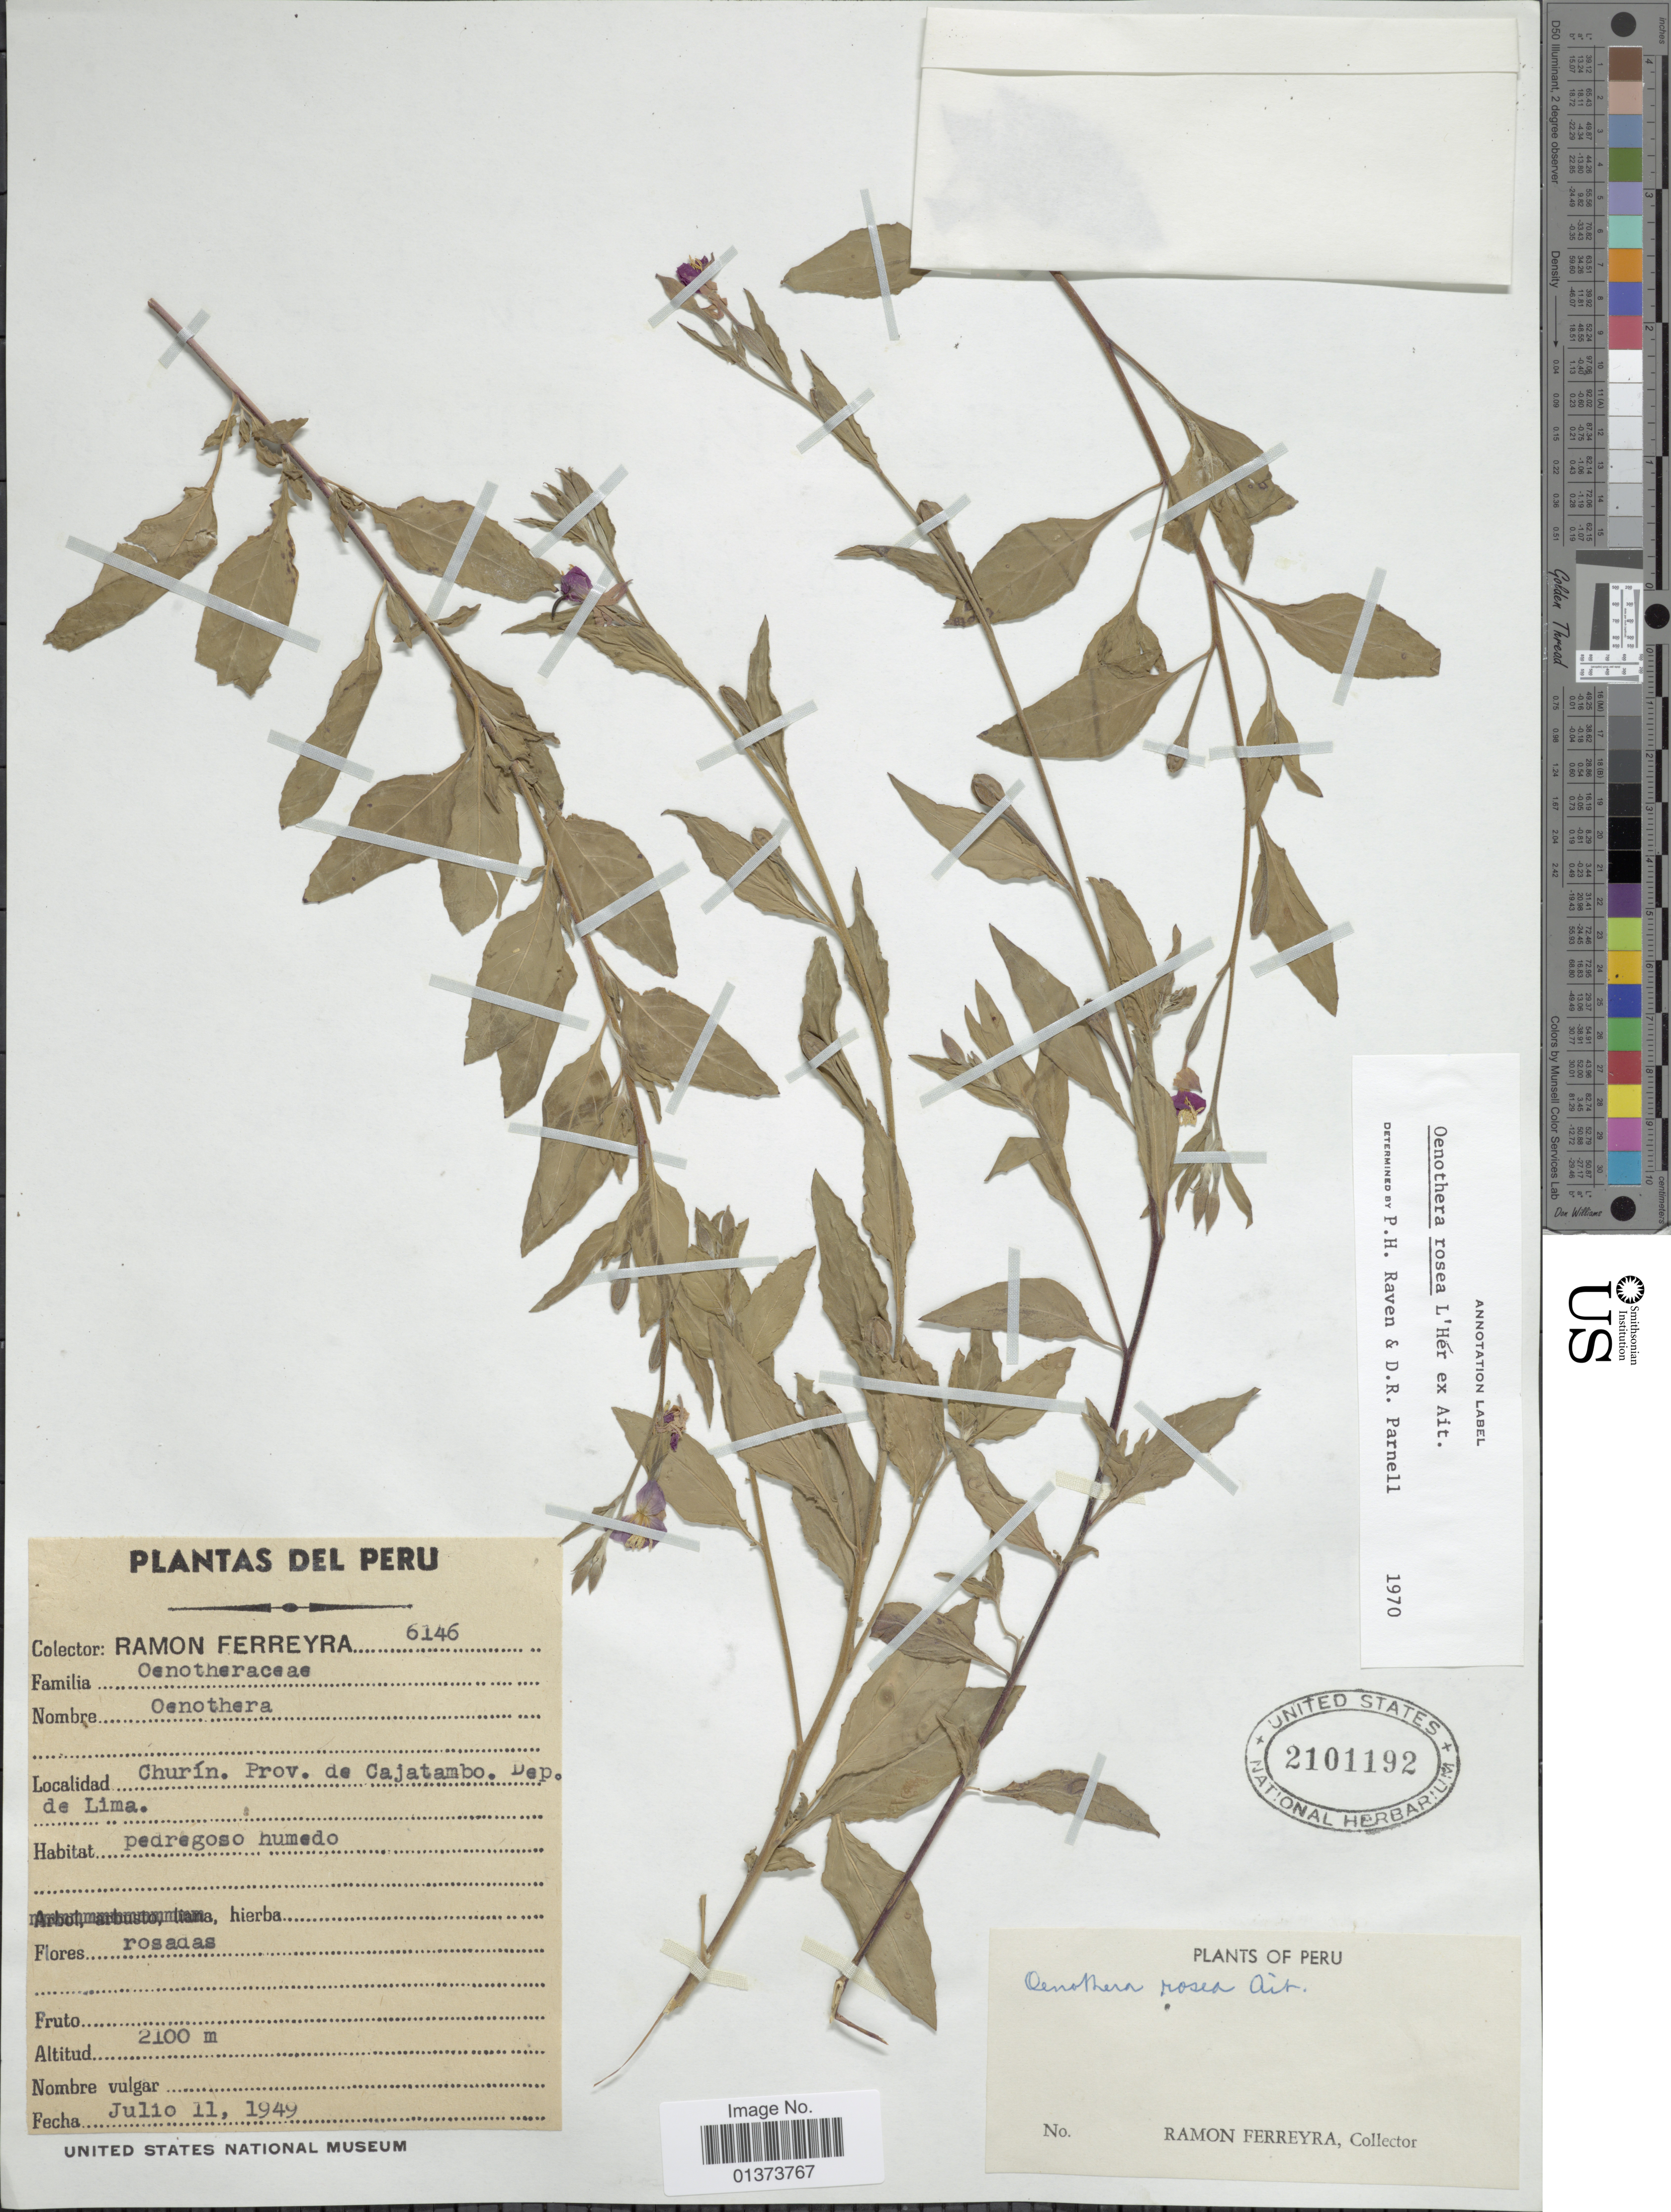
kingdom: Plantae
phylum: Tracheophyta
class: Magnoliopsida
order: Myrtales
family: Onagraceae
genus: Oenothera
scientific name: Oenothera rosea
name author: L'Hér. ex Aiton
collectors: R. A. Ferreyra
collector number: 6146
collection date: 1949-07-11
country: Peru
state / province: Lima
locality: Churín, Prov. de Cajatambo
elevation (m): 2100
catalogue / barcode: US 2101192